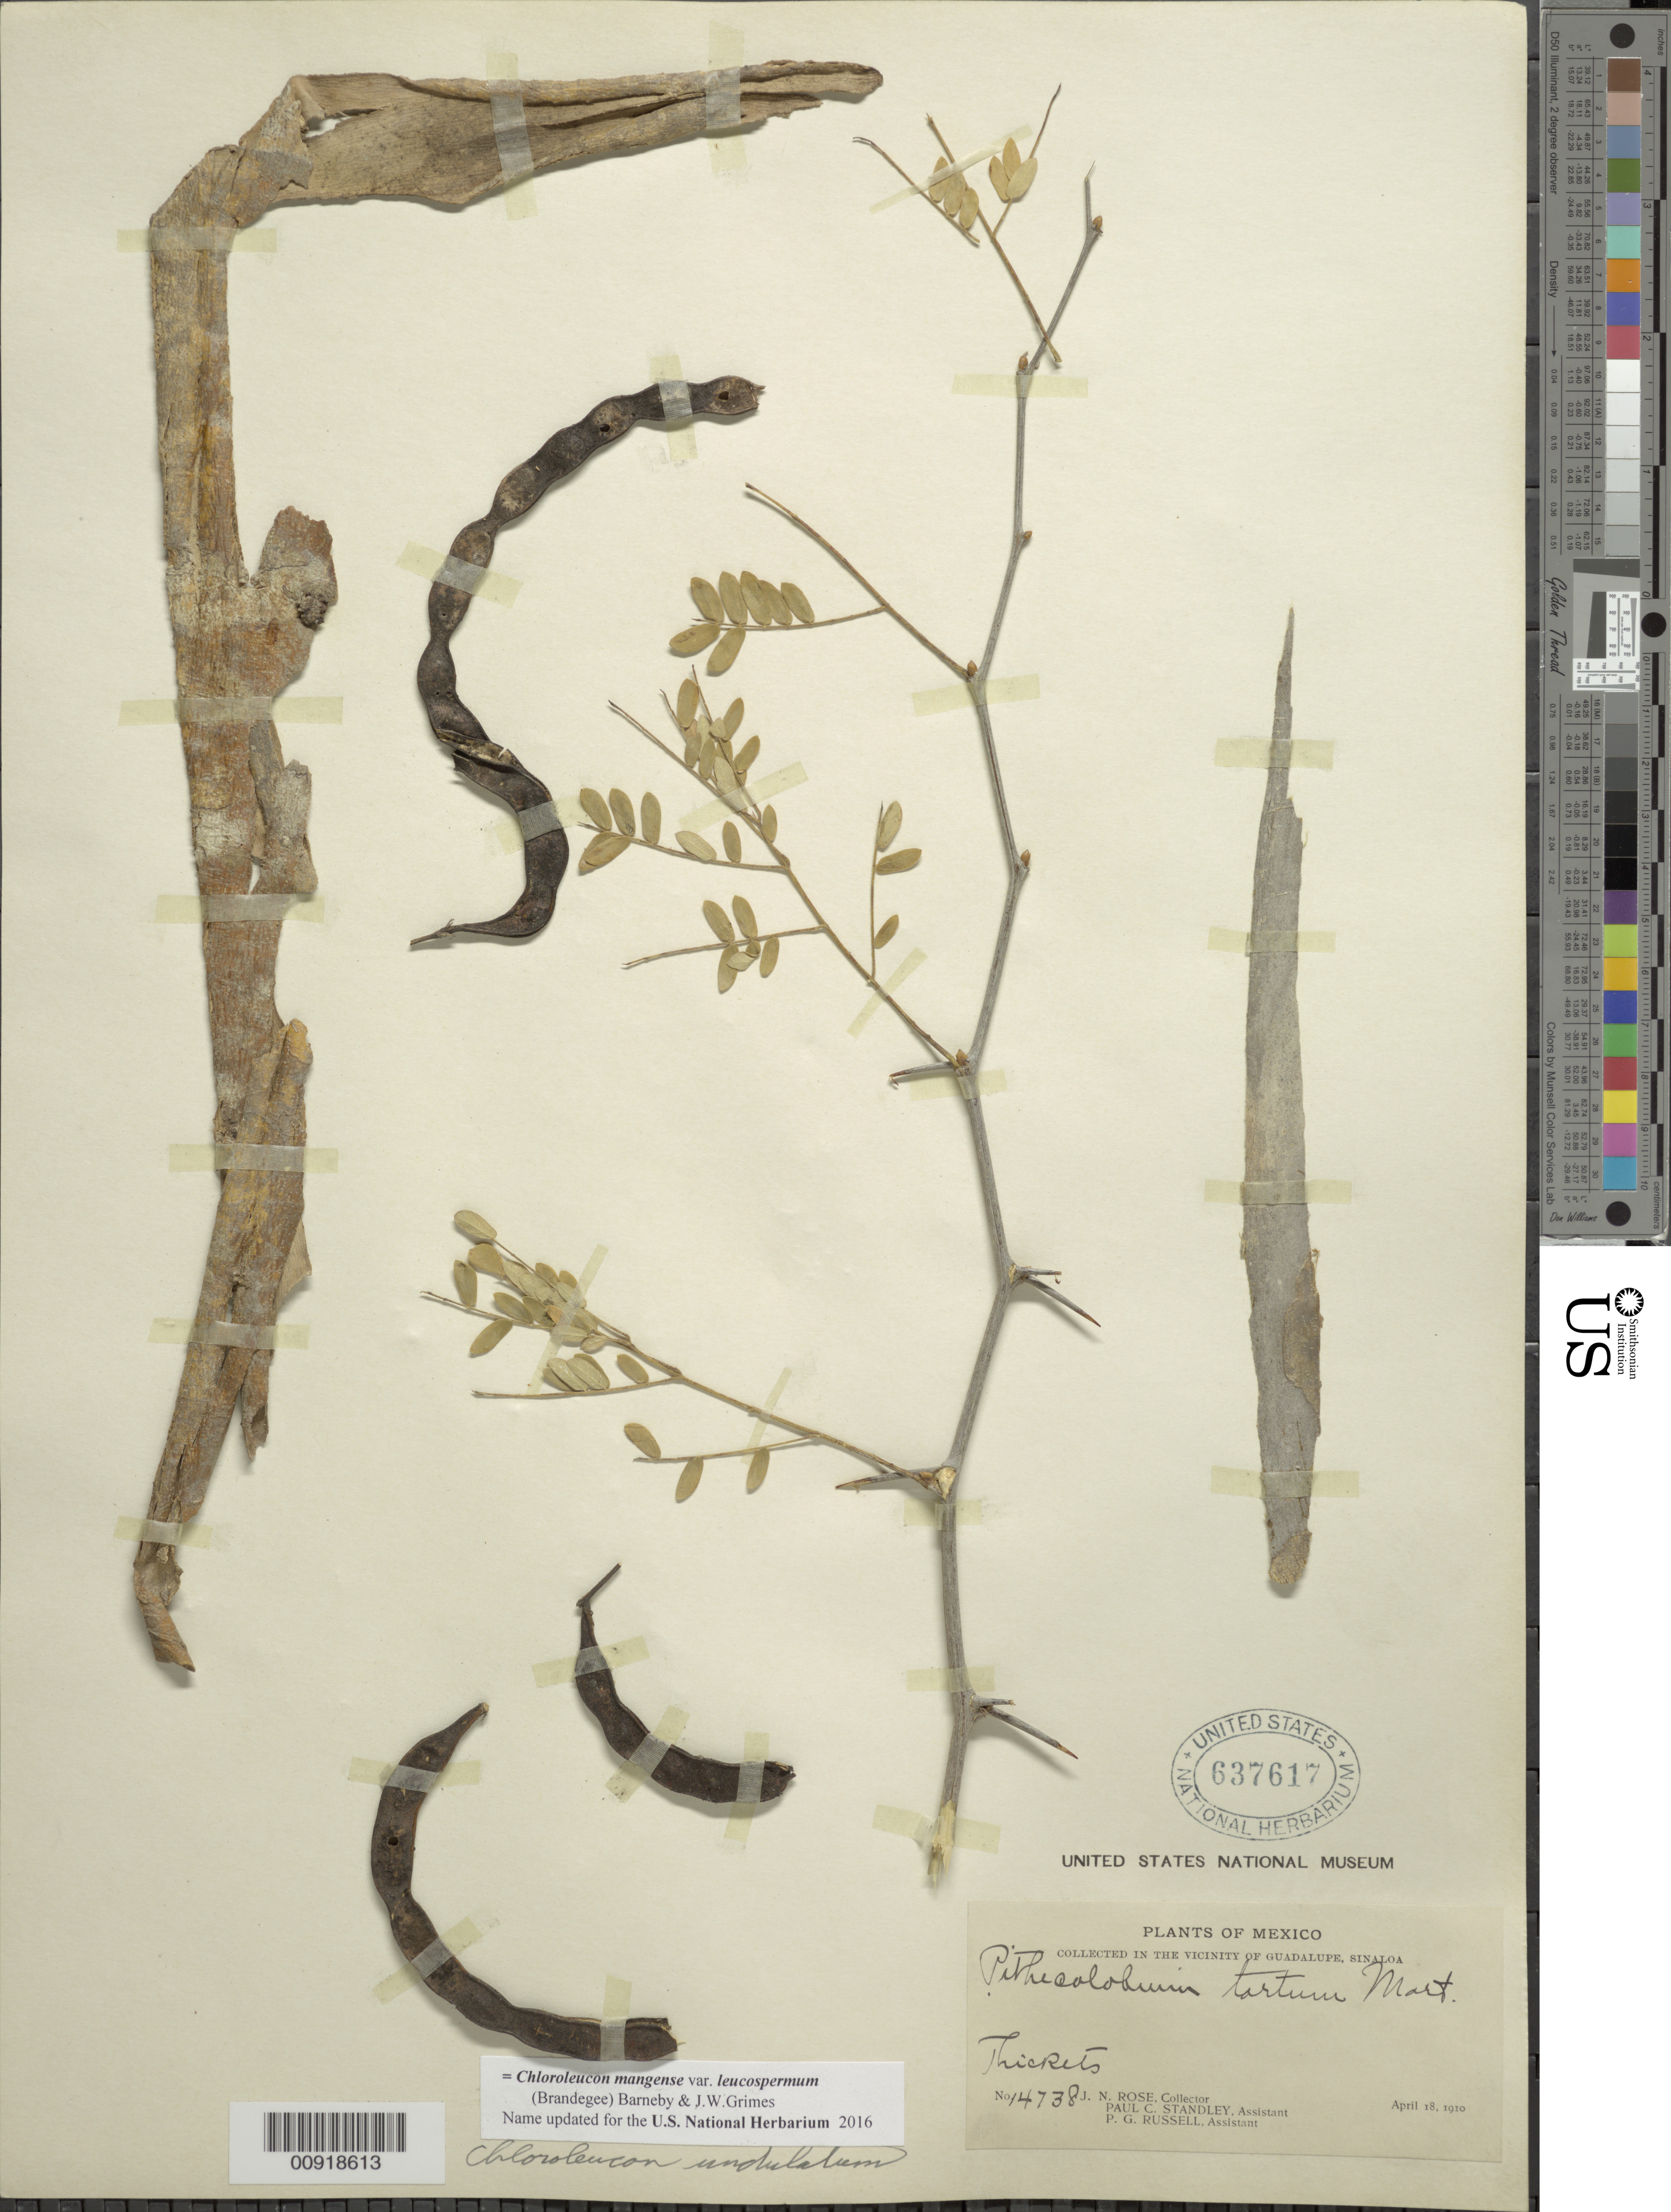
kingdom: Plantae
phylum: Tracheophyta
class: Magnoliopsida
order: Fabales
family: Fabaceae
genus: Chloroleucon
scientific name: Chloroleucon mangense var. leucospermum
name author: (Brandegee) Barneby & J.W. Grimes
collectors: J. N. Rose, P. C. Standley & P. G. Russell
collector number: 14738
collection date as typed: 18 Apr 1910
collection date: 1910-04-18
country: Mexico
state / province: Sinaloa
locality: In the vicinity of Guadalupe, Sinaloa.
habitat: Thickets.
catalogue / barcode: US 637617